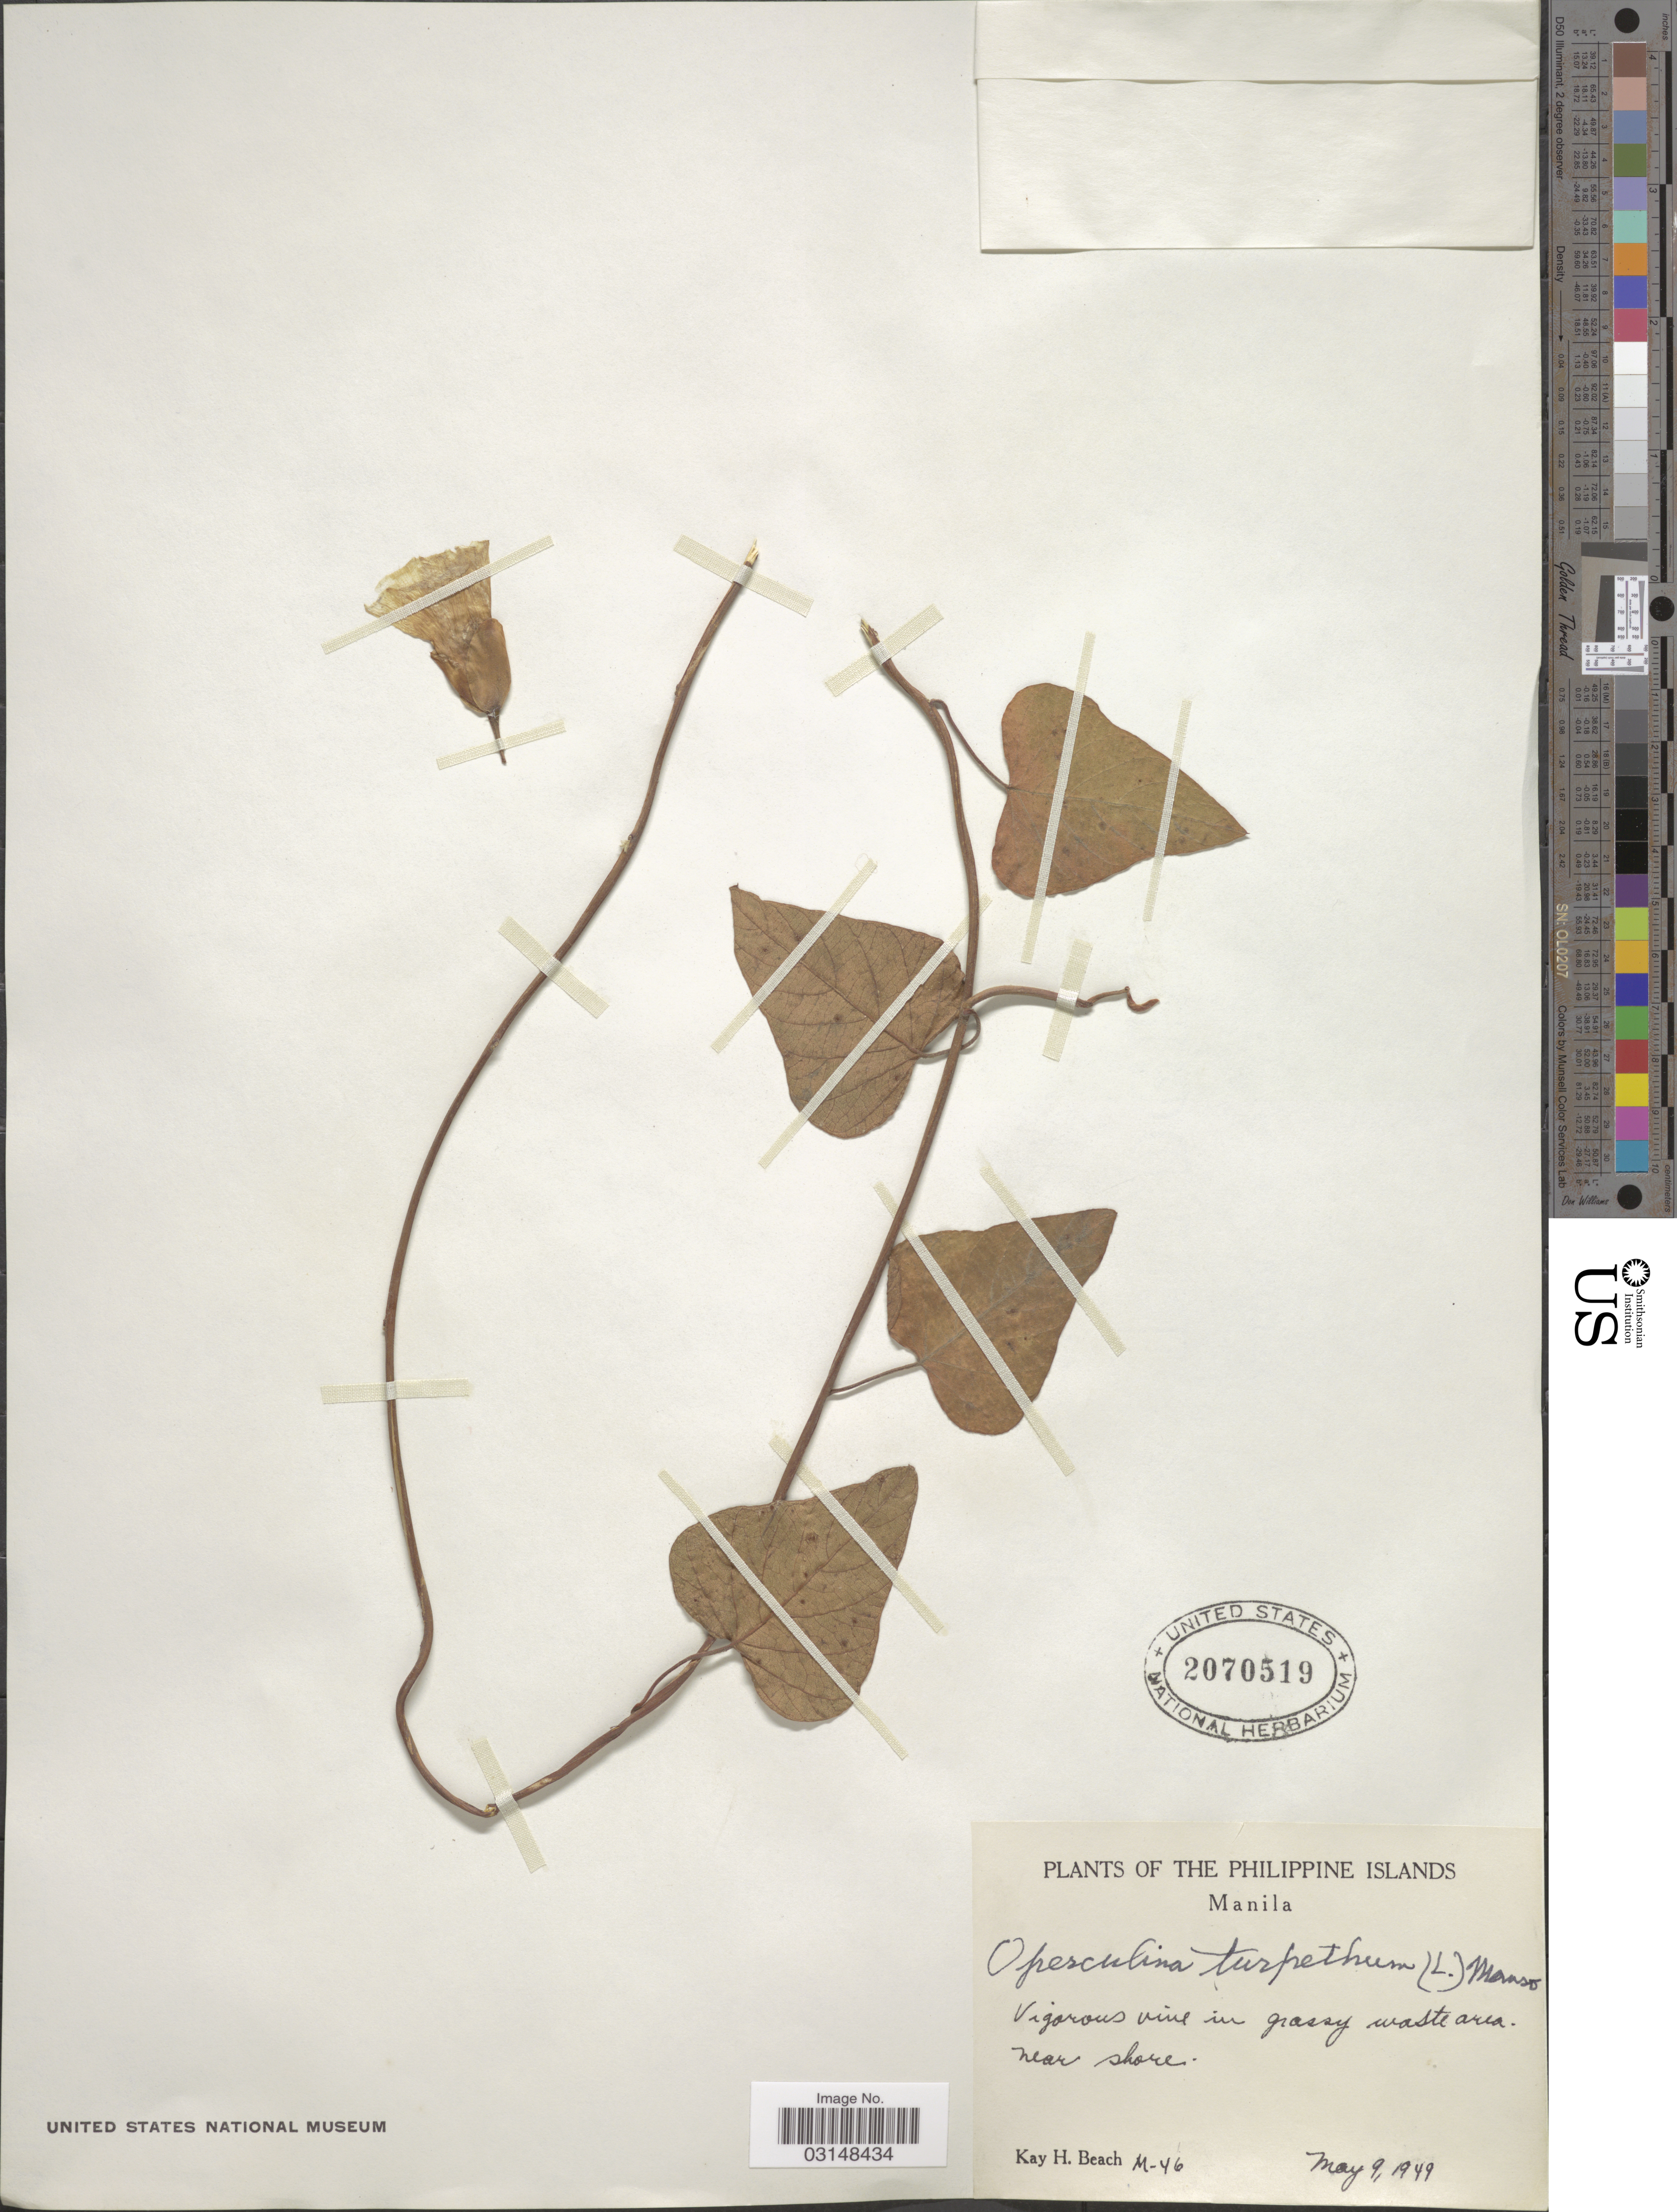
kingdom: Plantae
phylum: Tracheophyta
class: Magnoliopsida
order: Solanales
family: Convolvulaceae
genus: Operculina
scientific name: Operculina turpethum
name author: (L.) Silva Manso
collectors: K. H. Beach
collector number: M-46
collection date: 1949-05-09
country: Philippines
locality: Manila.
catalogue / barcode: US 2070519